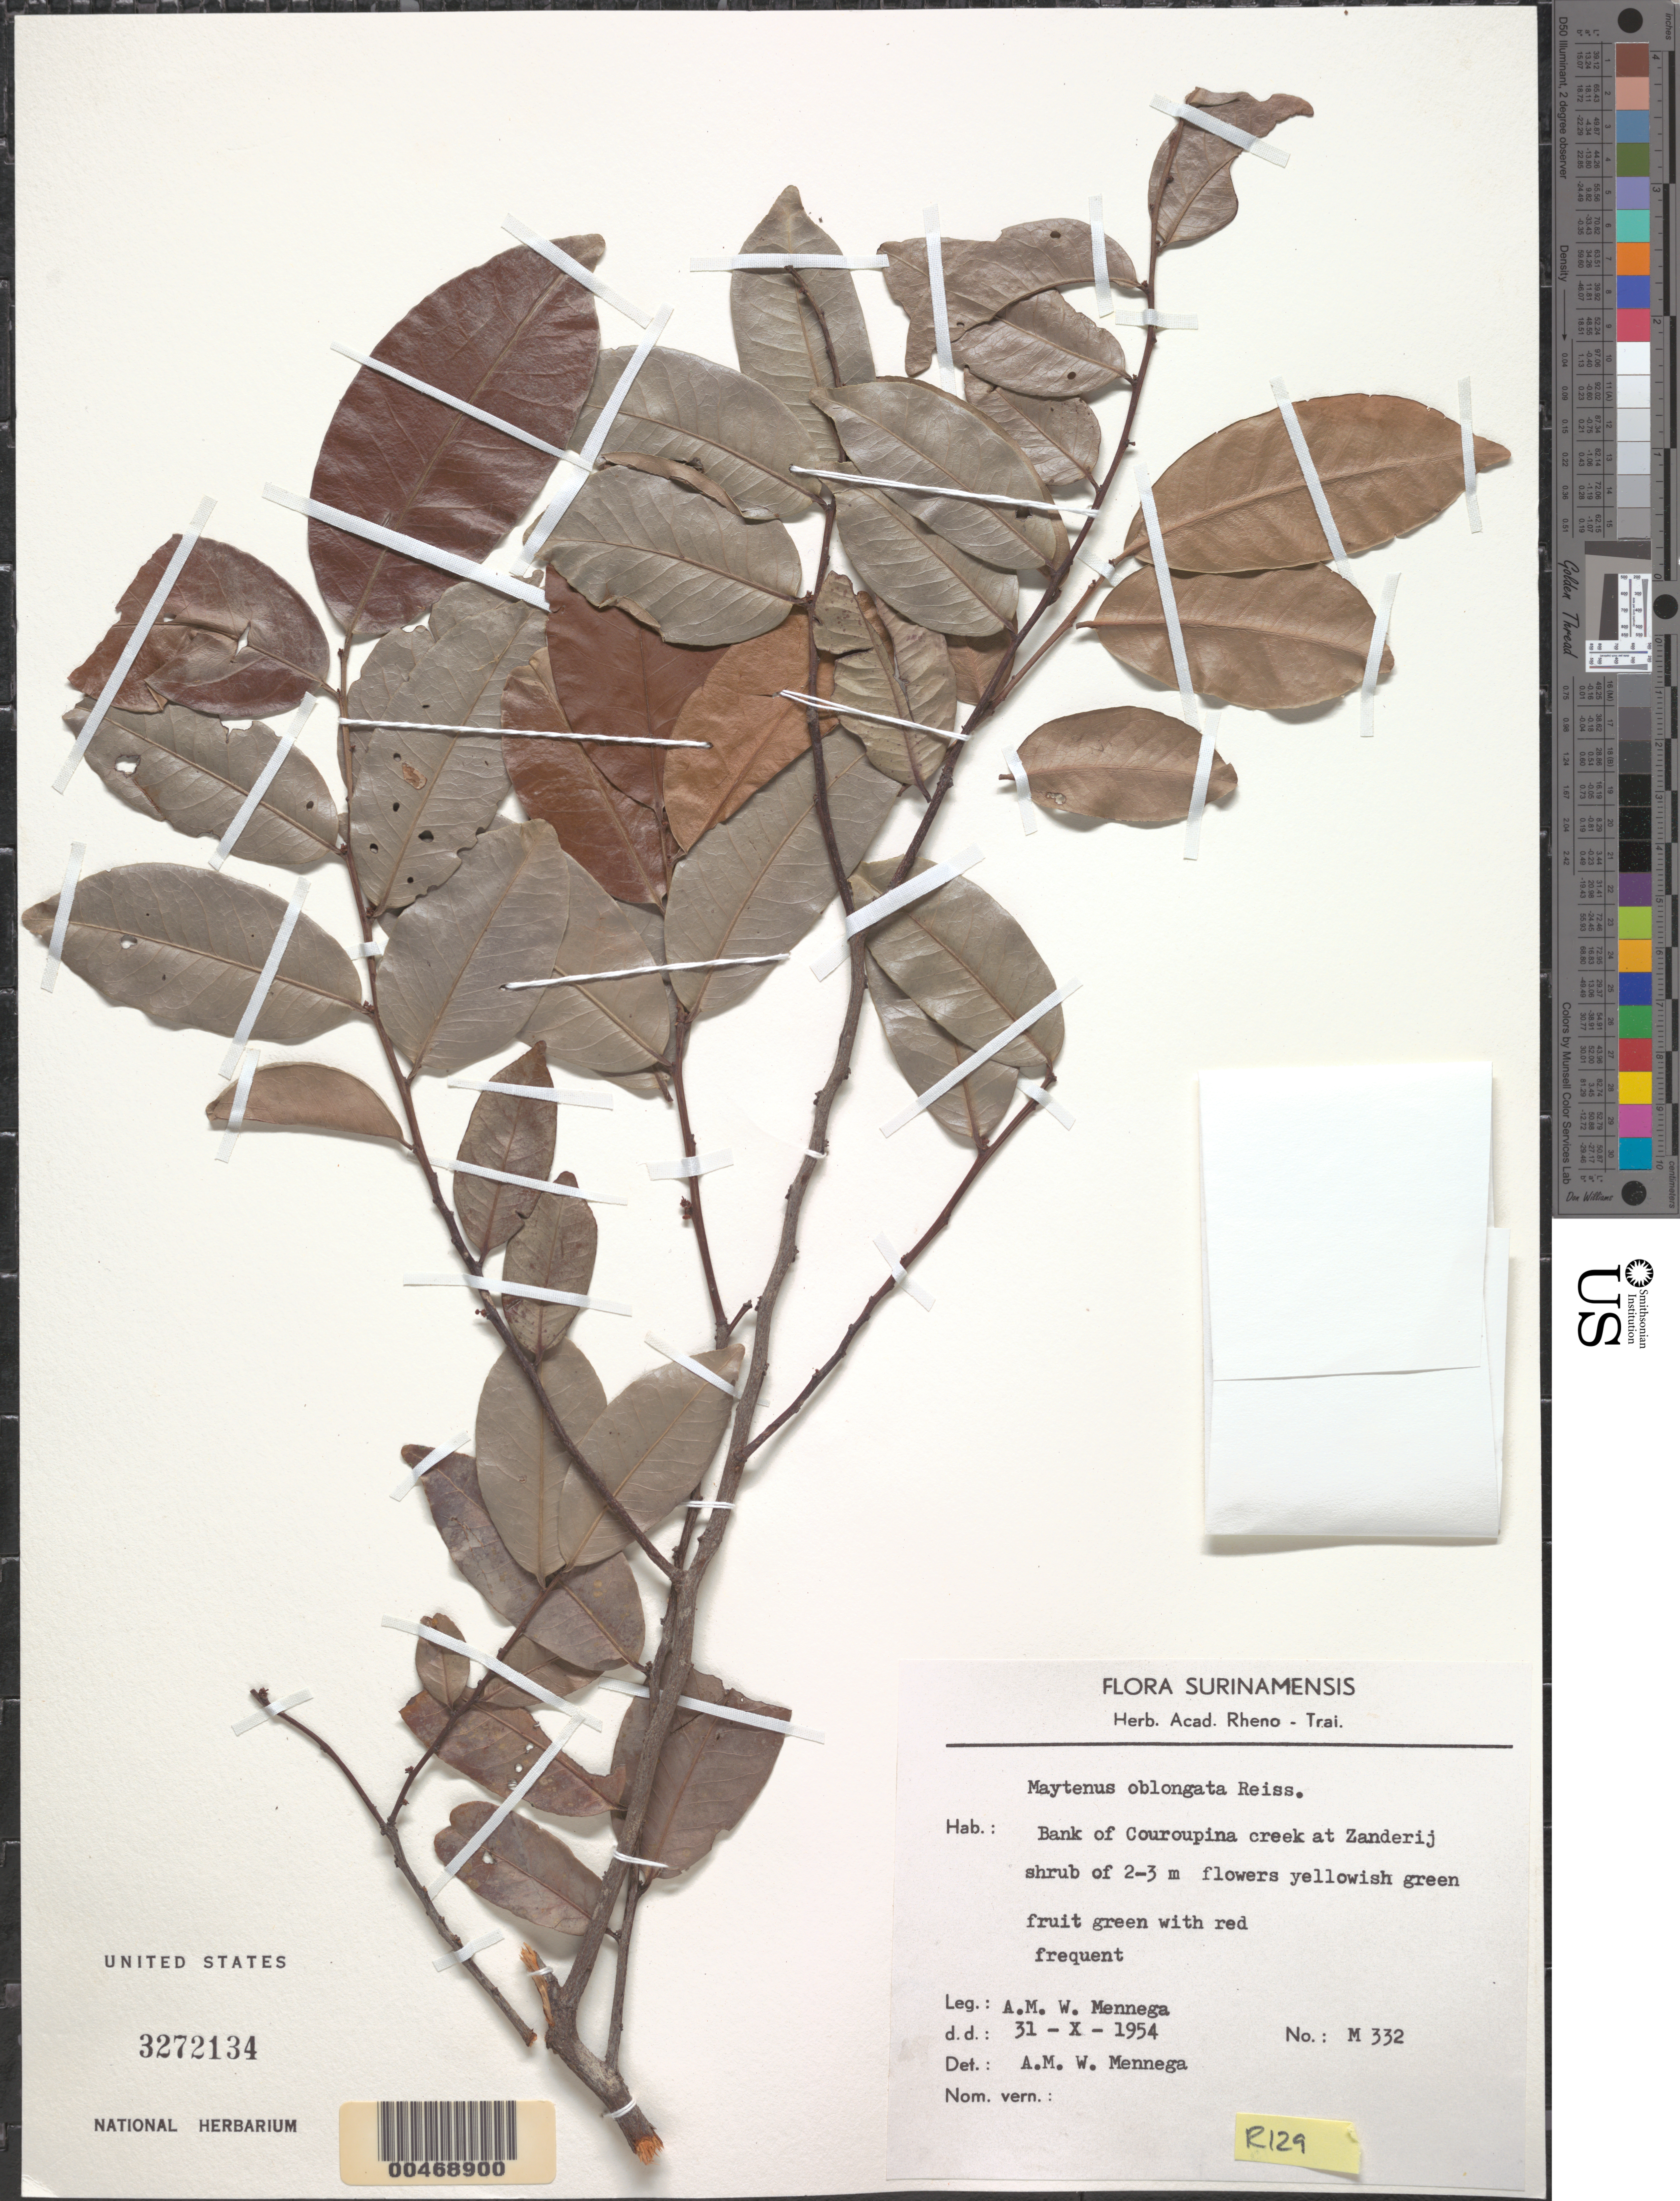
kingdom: Plantae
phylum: Tracheophyta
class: Magnoliopsida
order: Celastrales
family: Celastraceae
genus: Maytenus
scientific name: Maytenus oblongata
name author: Reissek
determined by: Mennega, A. M. W.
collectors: A. M. Mennega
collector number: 332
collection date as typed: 31-Oct-54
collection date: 1954-10-31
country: Suriname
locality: Couroupina Creek at Zanderij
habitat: Bank of creek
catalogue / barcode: US 3272134